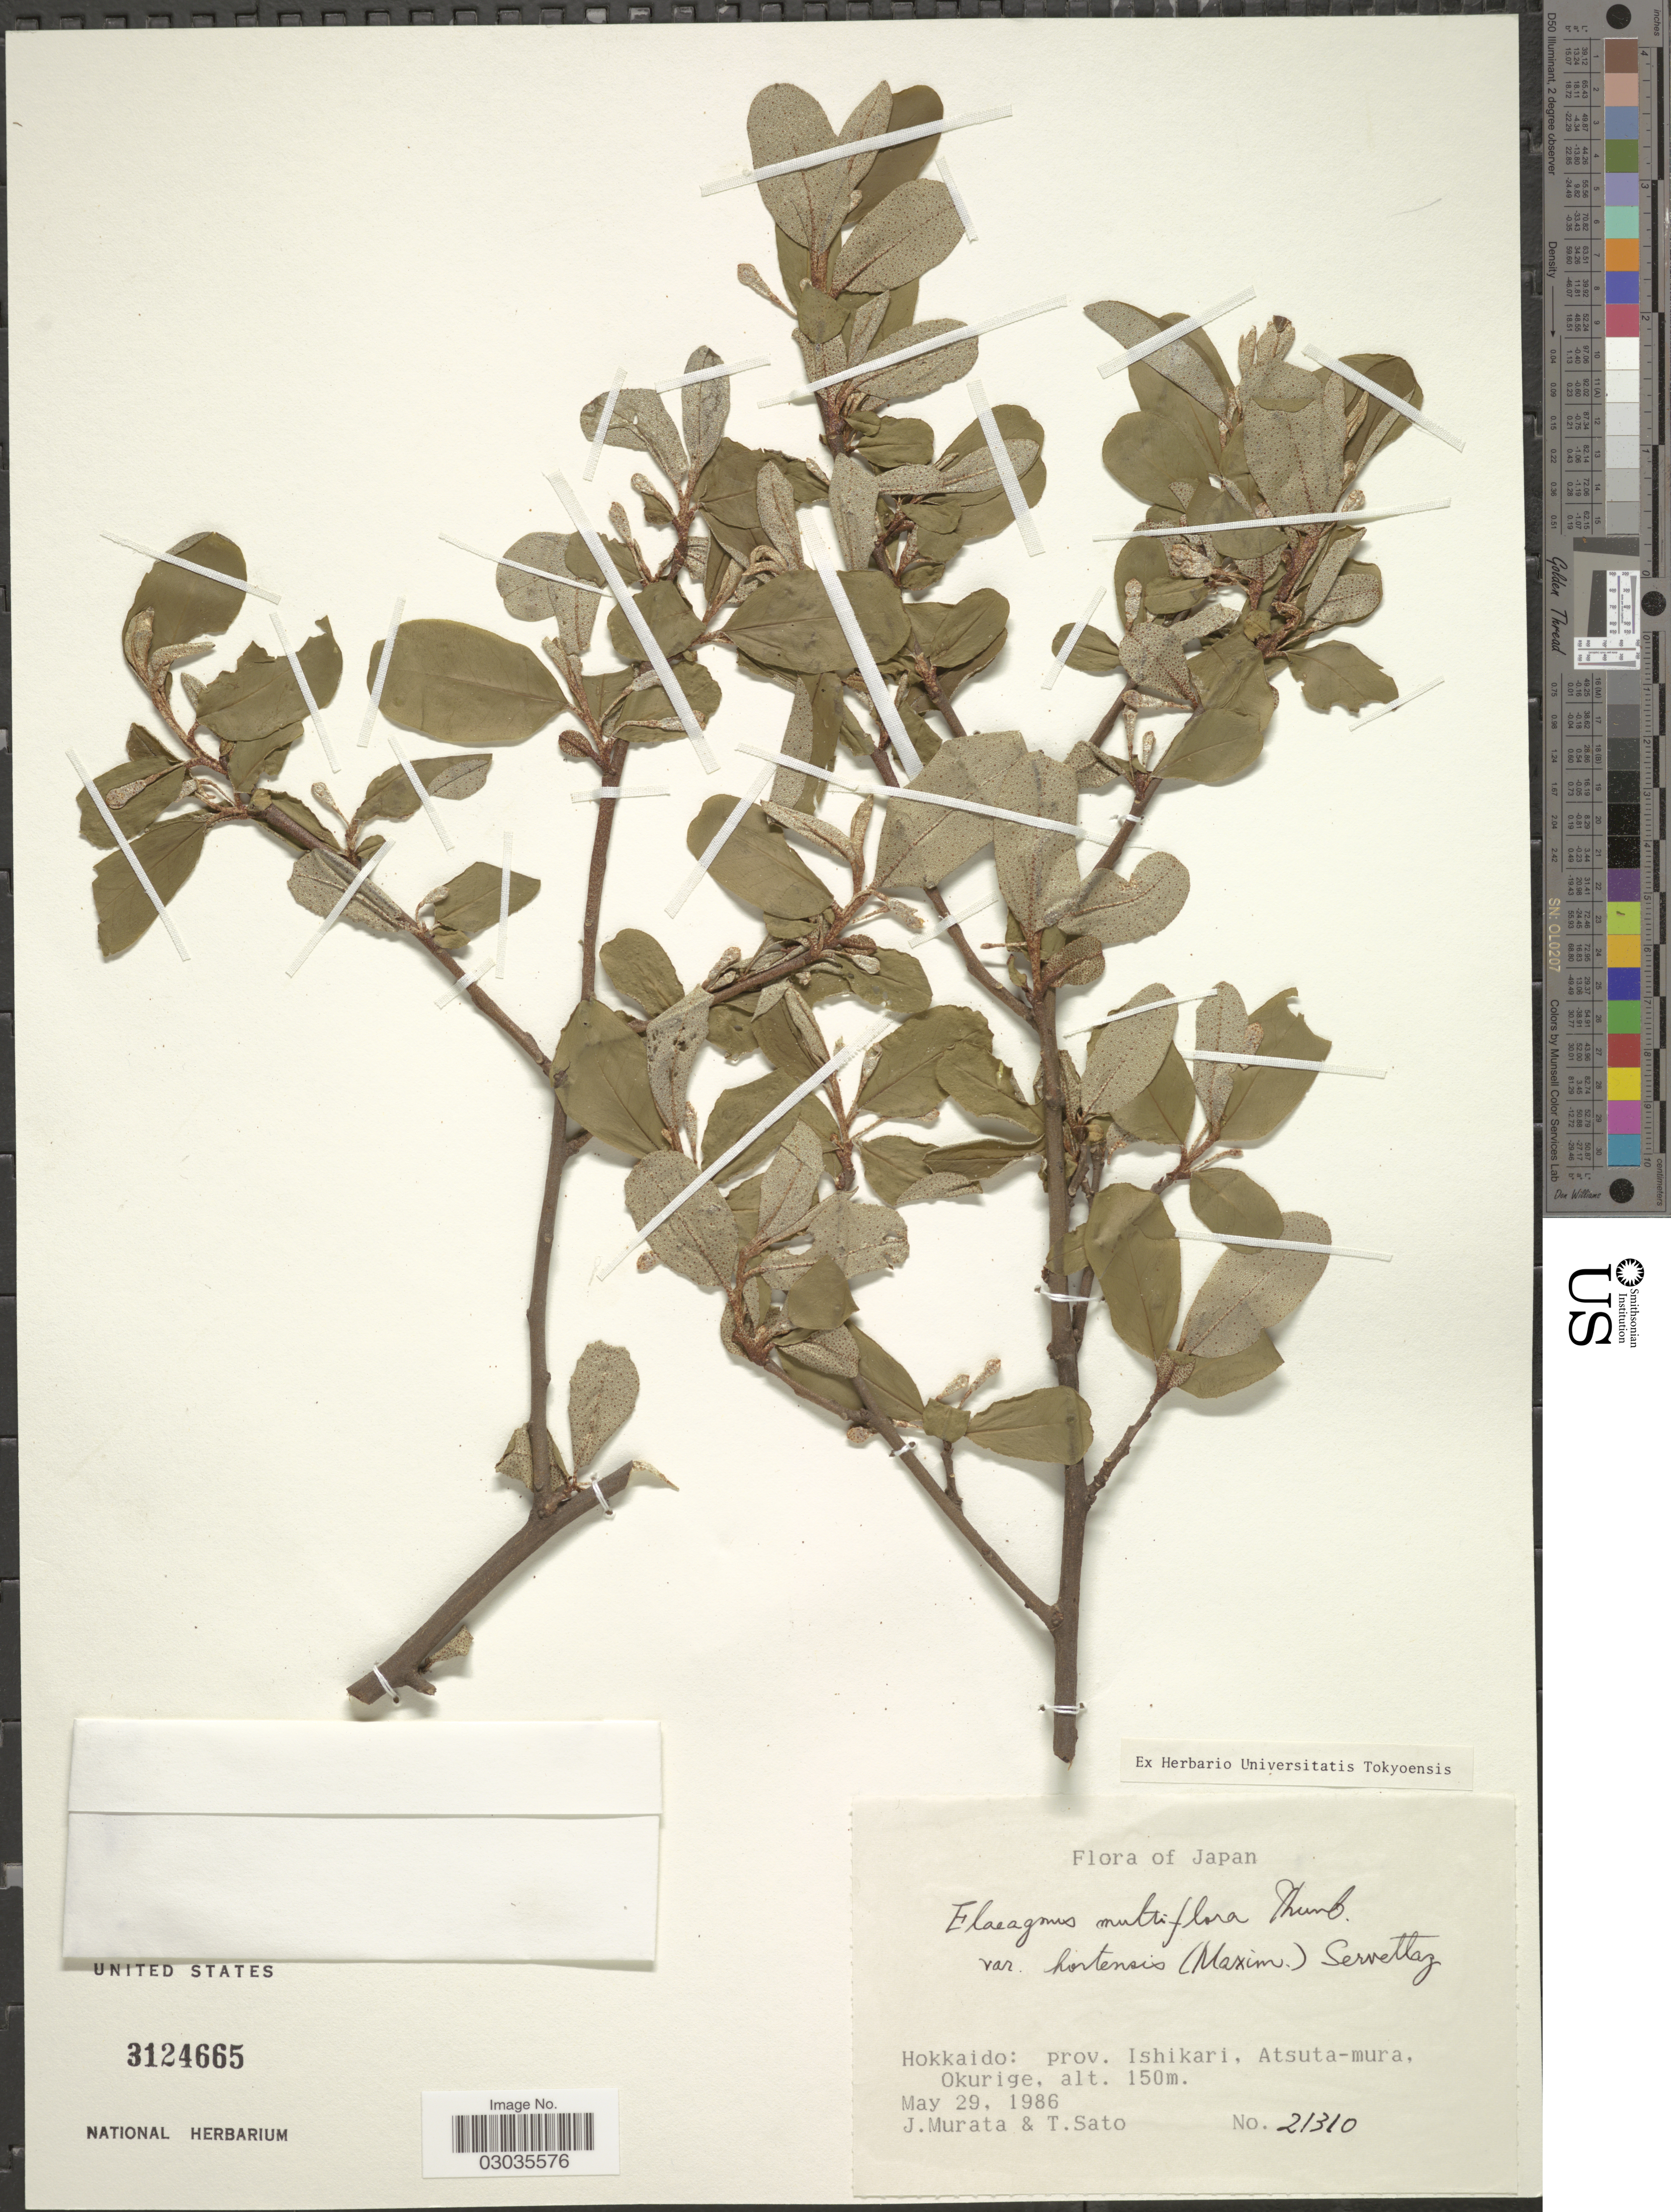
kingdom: Plantae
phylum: Tracheophyta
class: Magnoliopsida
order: Rosales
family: Elaeagnaceae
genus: Elaeagnus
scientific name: Elaeagnus multiflora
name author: Thunb.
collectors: J. Murata & T. Sato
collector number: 21310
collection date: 1986-05-29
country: Japan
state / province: Hokkaidō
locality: Prov. Ishikari, Atsuta-mura, Okurige.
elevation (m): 150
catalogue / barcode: US 3124665